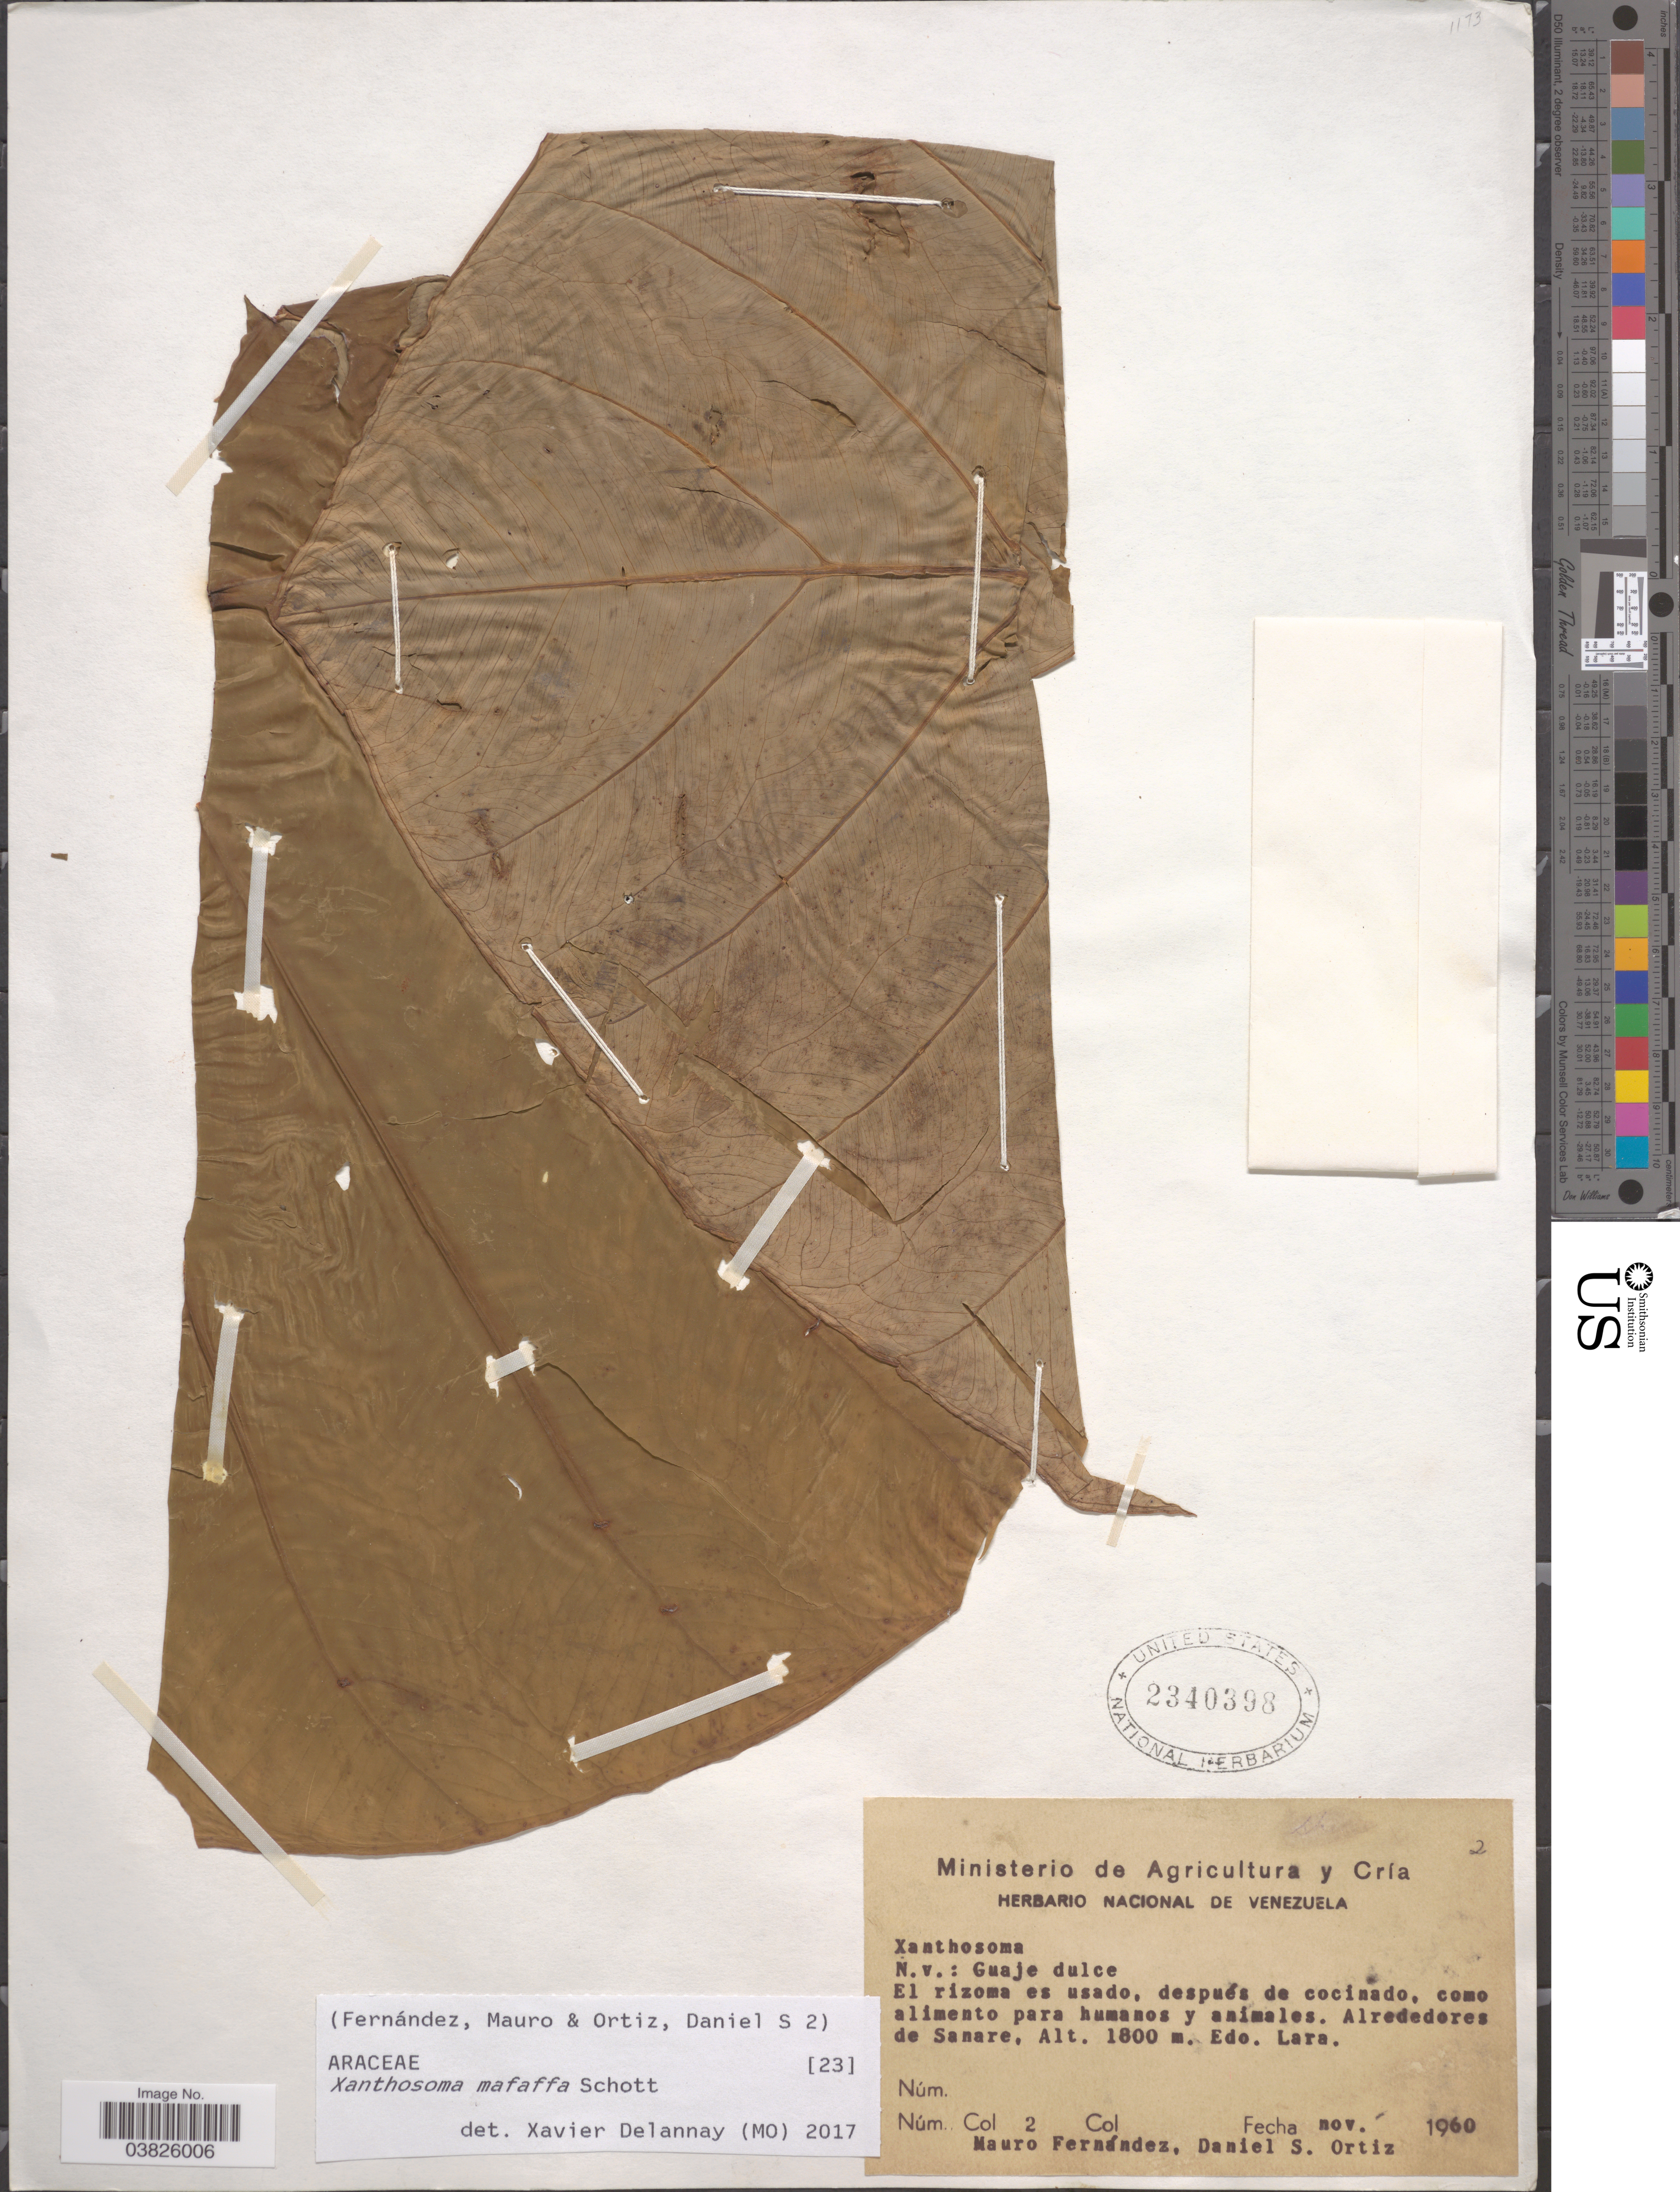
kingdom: Plantae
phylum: Tracheophyta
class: Liliopsida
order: Alismatales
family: Araceae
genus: Xanthosoma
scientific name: Xanthosoma mafaffa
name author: Schott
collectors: M. Fernández & D. Ortiz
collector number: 2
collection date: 1960-11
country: Venezuela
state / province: Lara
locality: Alrededores de Sanare.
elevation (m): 1800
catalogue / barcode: US 2340398